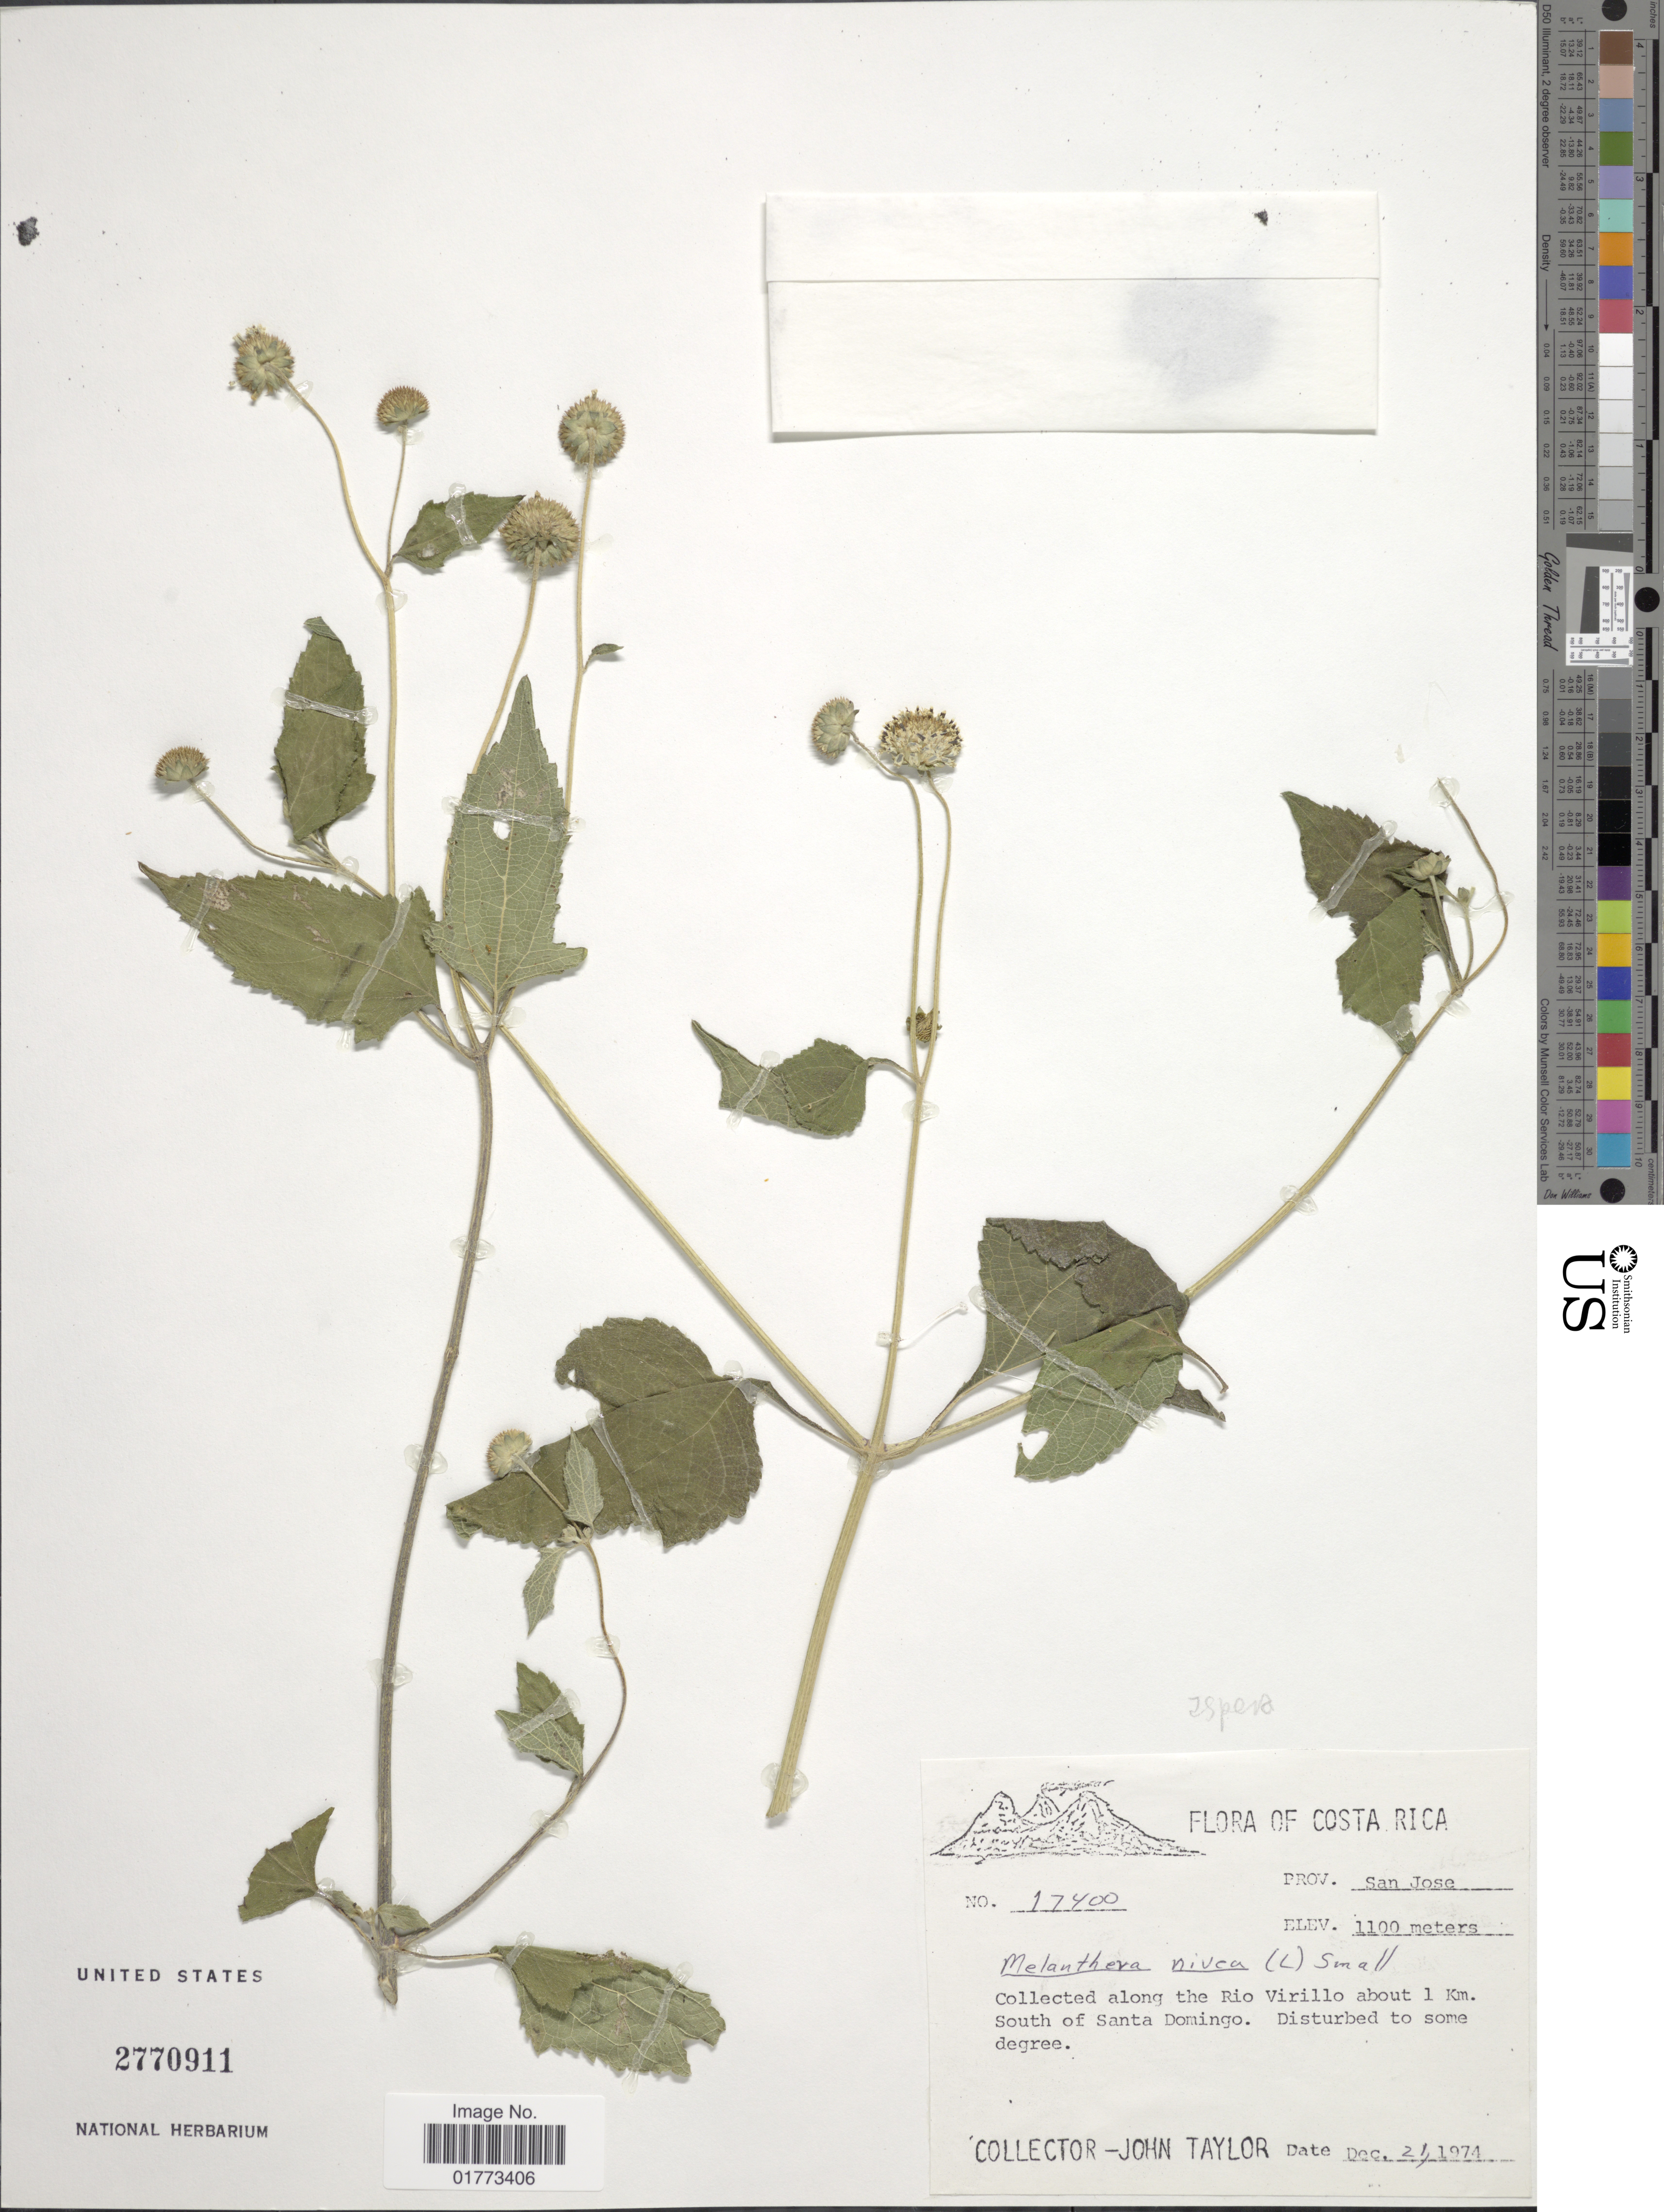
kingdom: Plantae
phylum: Tracheophyta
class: Magnoliopsida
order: Asterales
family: Asteraceae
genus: Melanthera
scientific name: Melanthera nivea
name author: (L.) Small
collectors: J. Taylor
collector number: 17400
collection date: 1974-12-24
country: Costa Rica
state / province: San José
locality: Along the Rio Virillo about 1 Km. South of Santa Domingo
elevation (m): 1100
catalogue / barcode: US 2770911